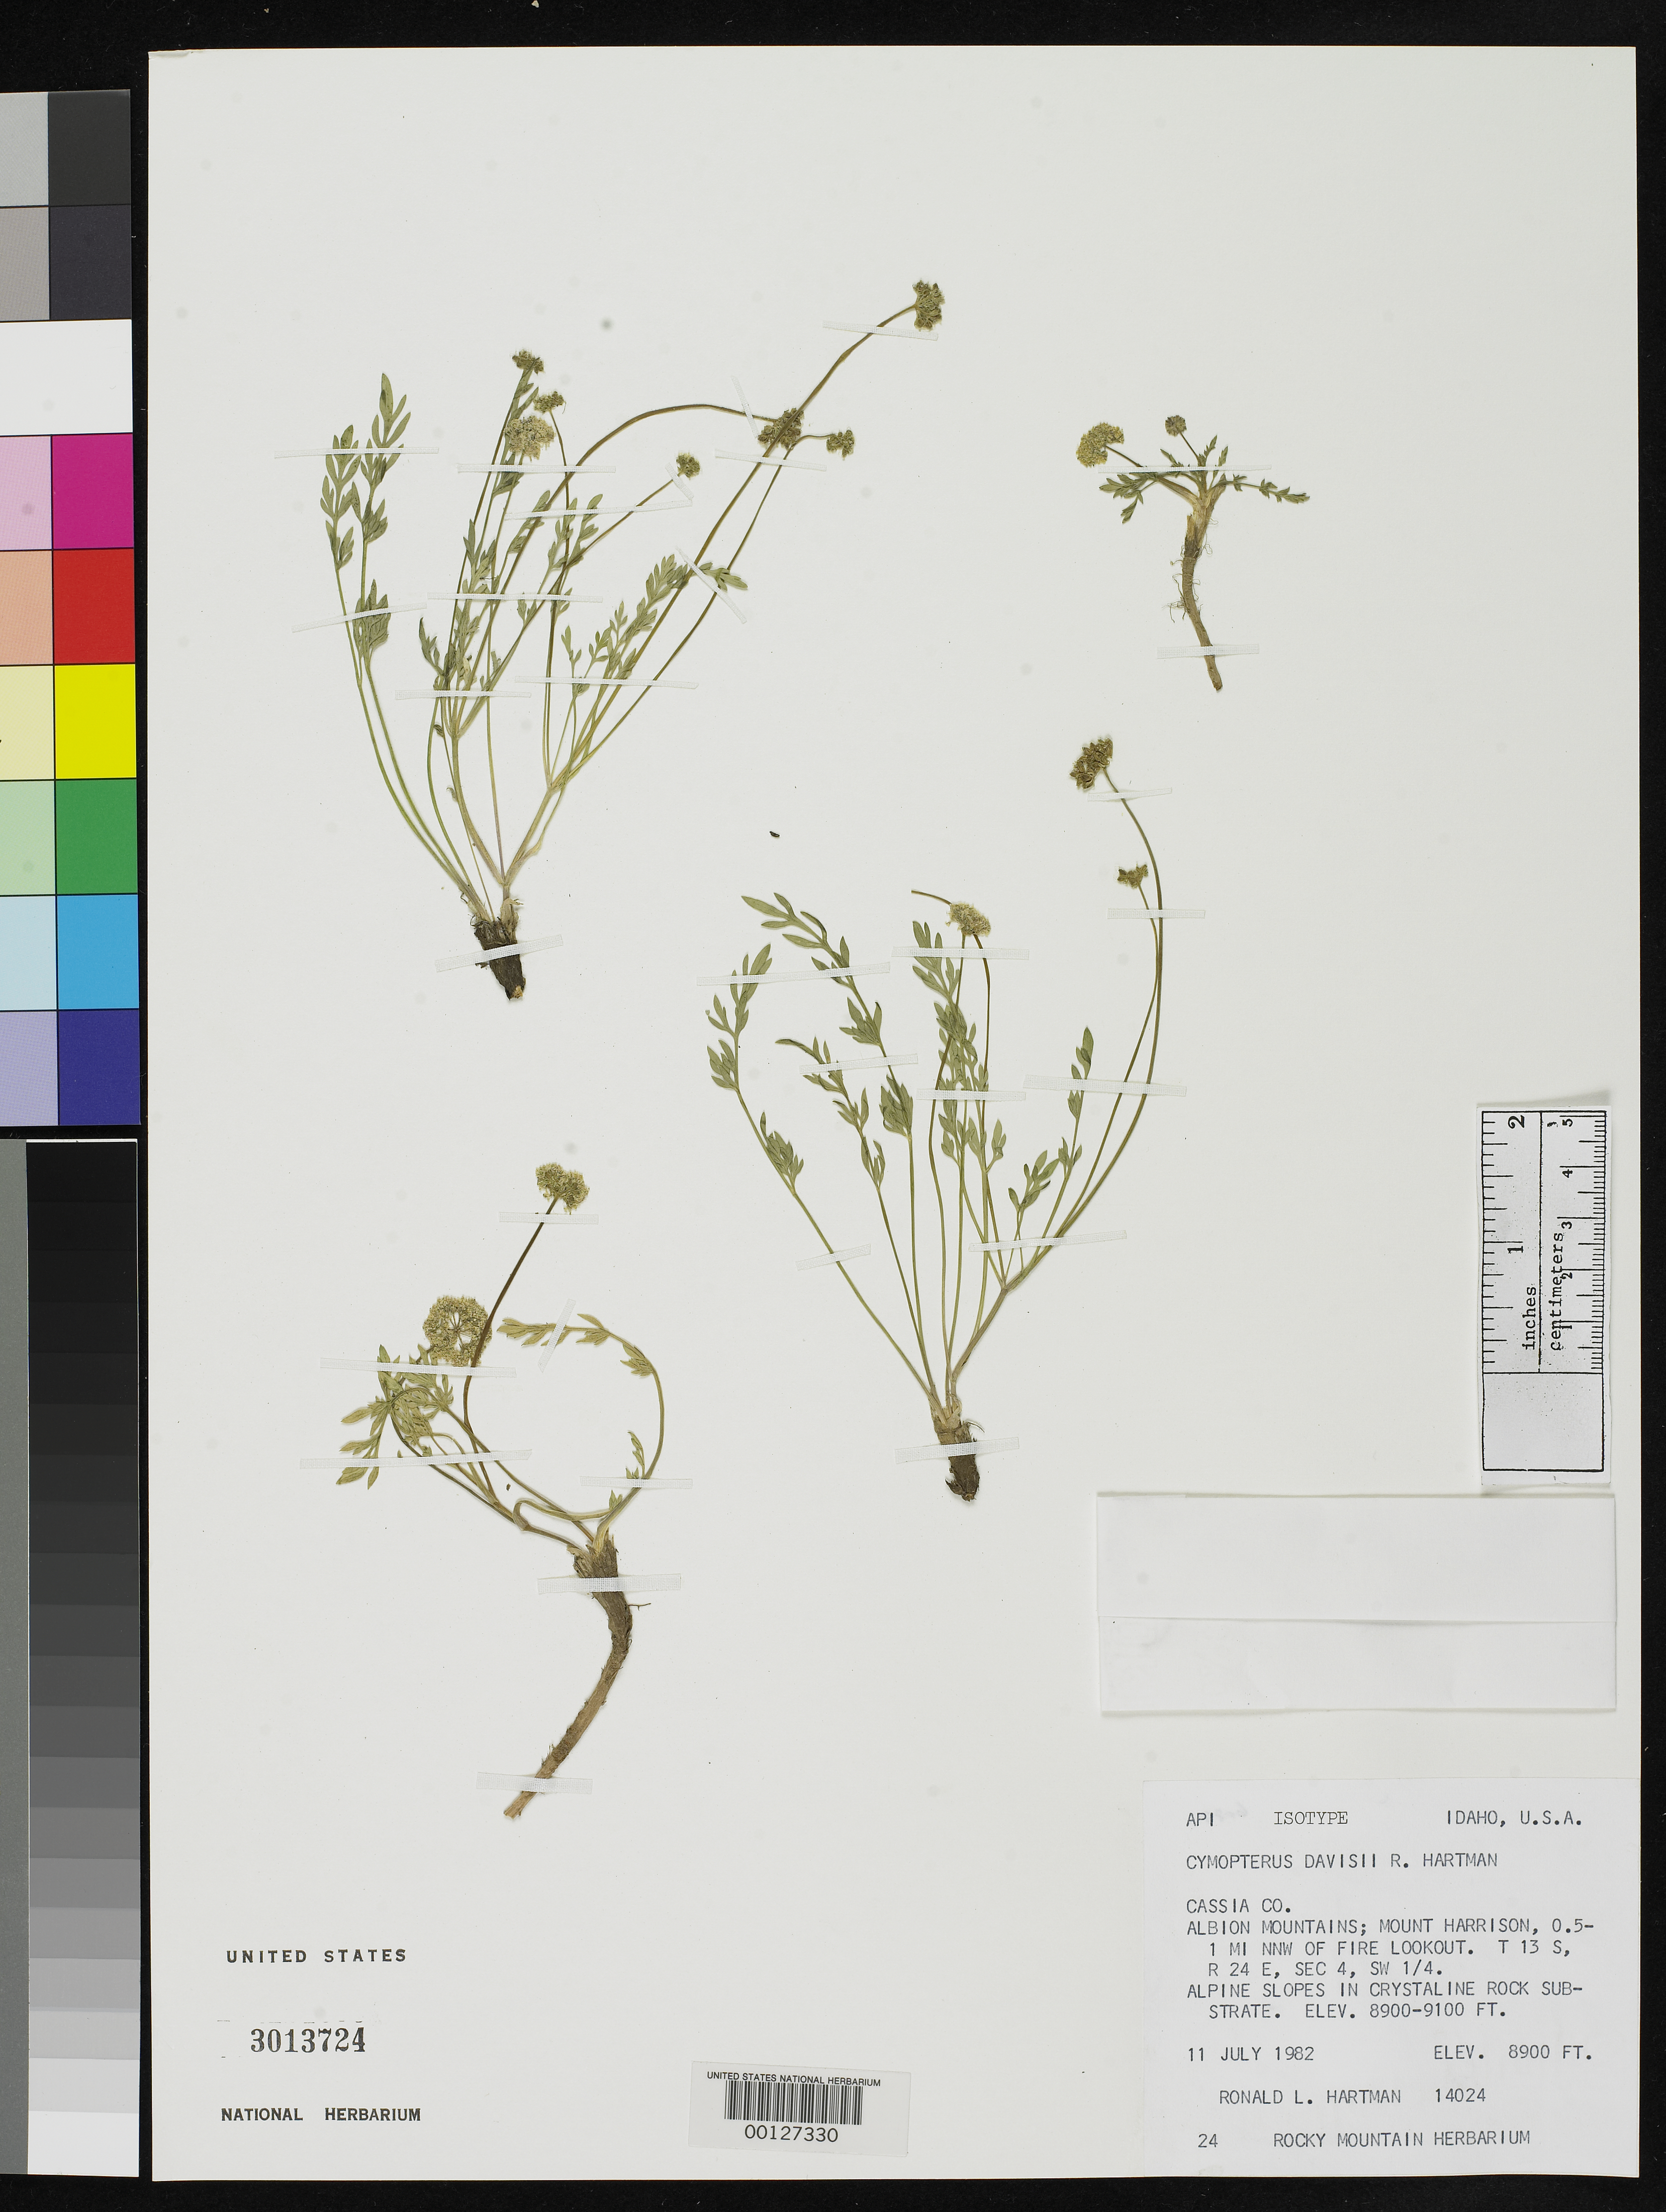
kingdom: Plantae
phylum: Tracheophyta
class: Magnoliopsida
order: Apiales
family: Apiaceae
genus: Cymopterus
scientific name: Cymopterus davisii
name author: R.L. Hartm.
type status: Isosyntype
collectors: R. L. Hartman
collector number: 14024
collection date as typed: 11 Jul 1982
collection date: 1982-07-11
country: United States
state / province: Idaho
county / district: Cassia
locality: Albion Mts., 0.5-1 mi NNW of fire lookout.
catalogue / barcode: US 3013724